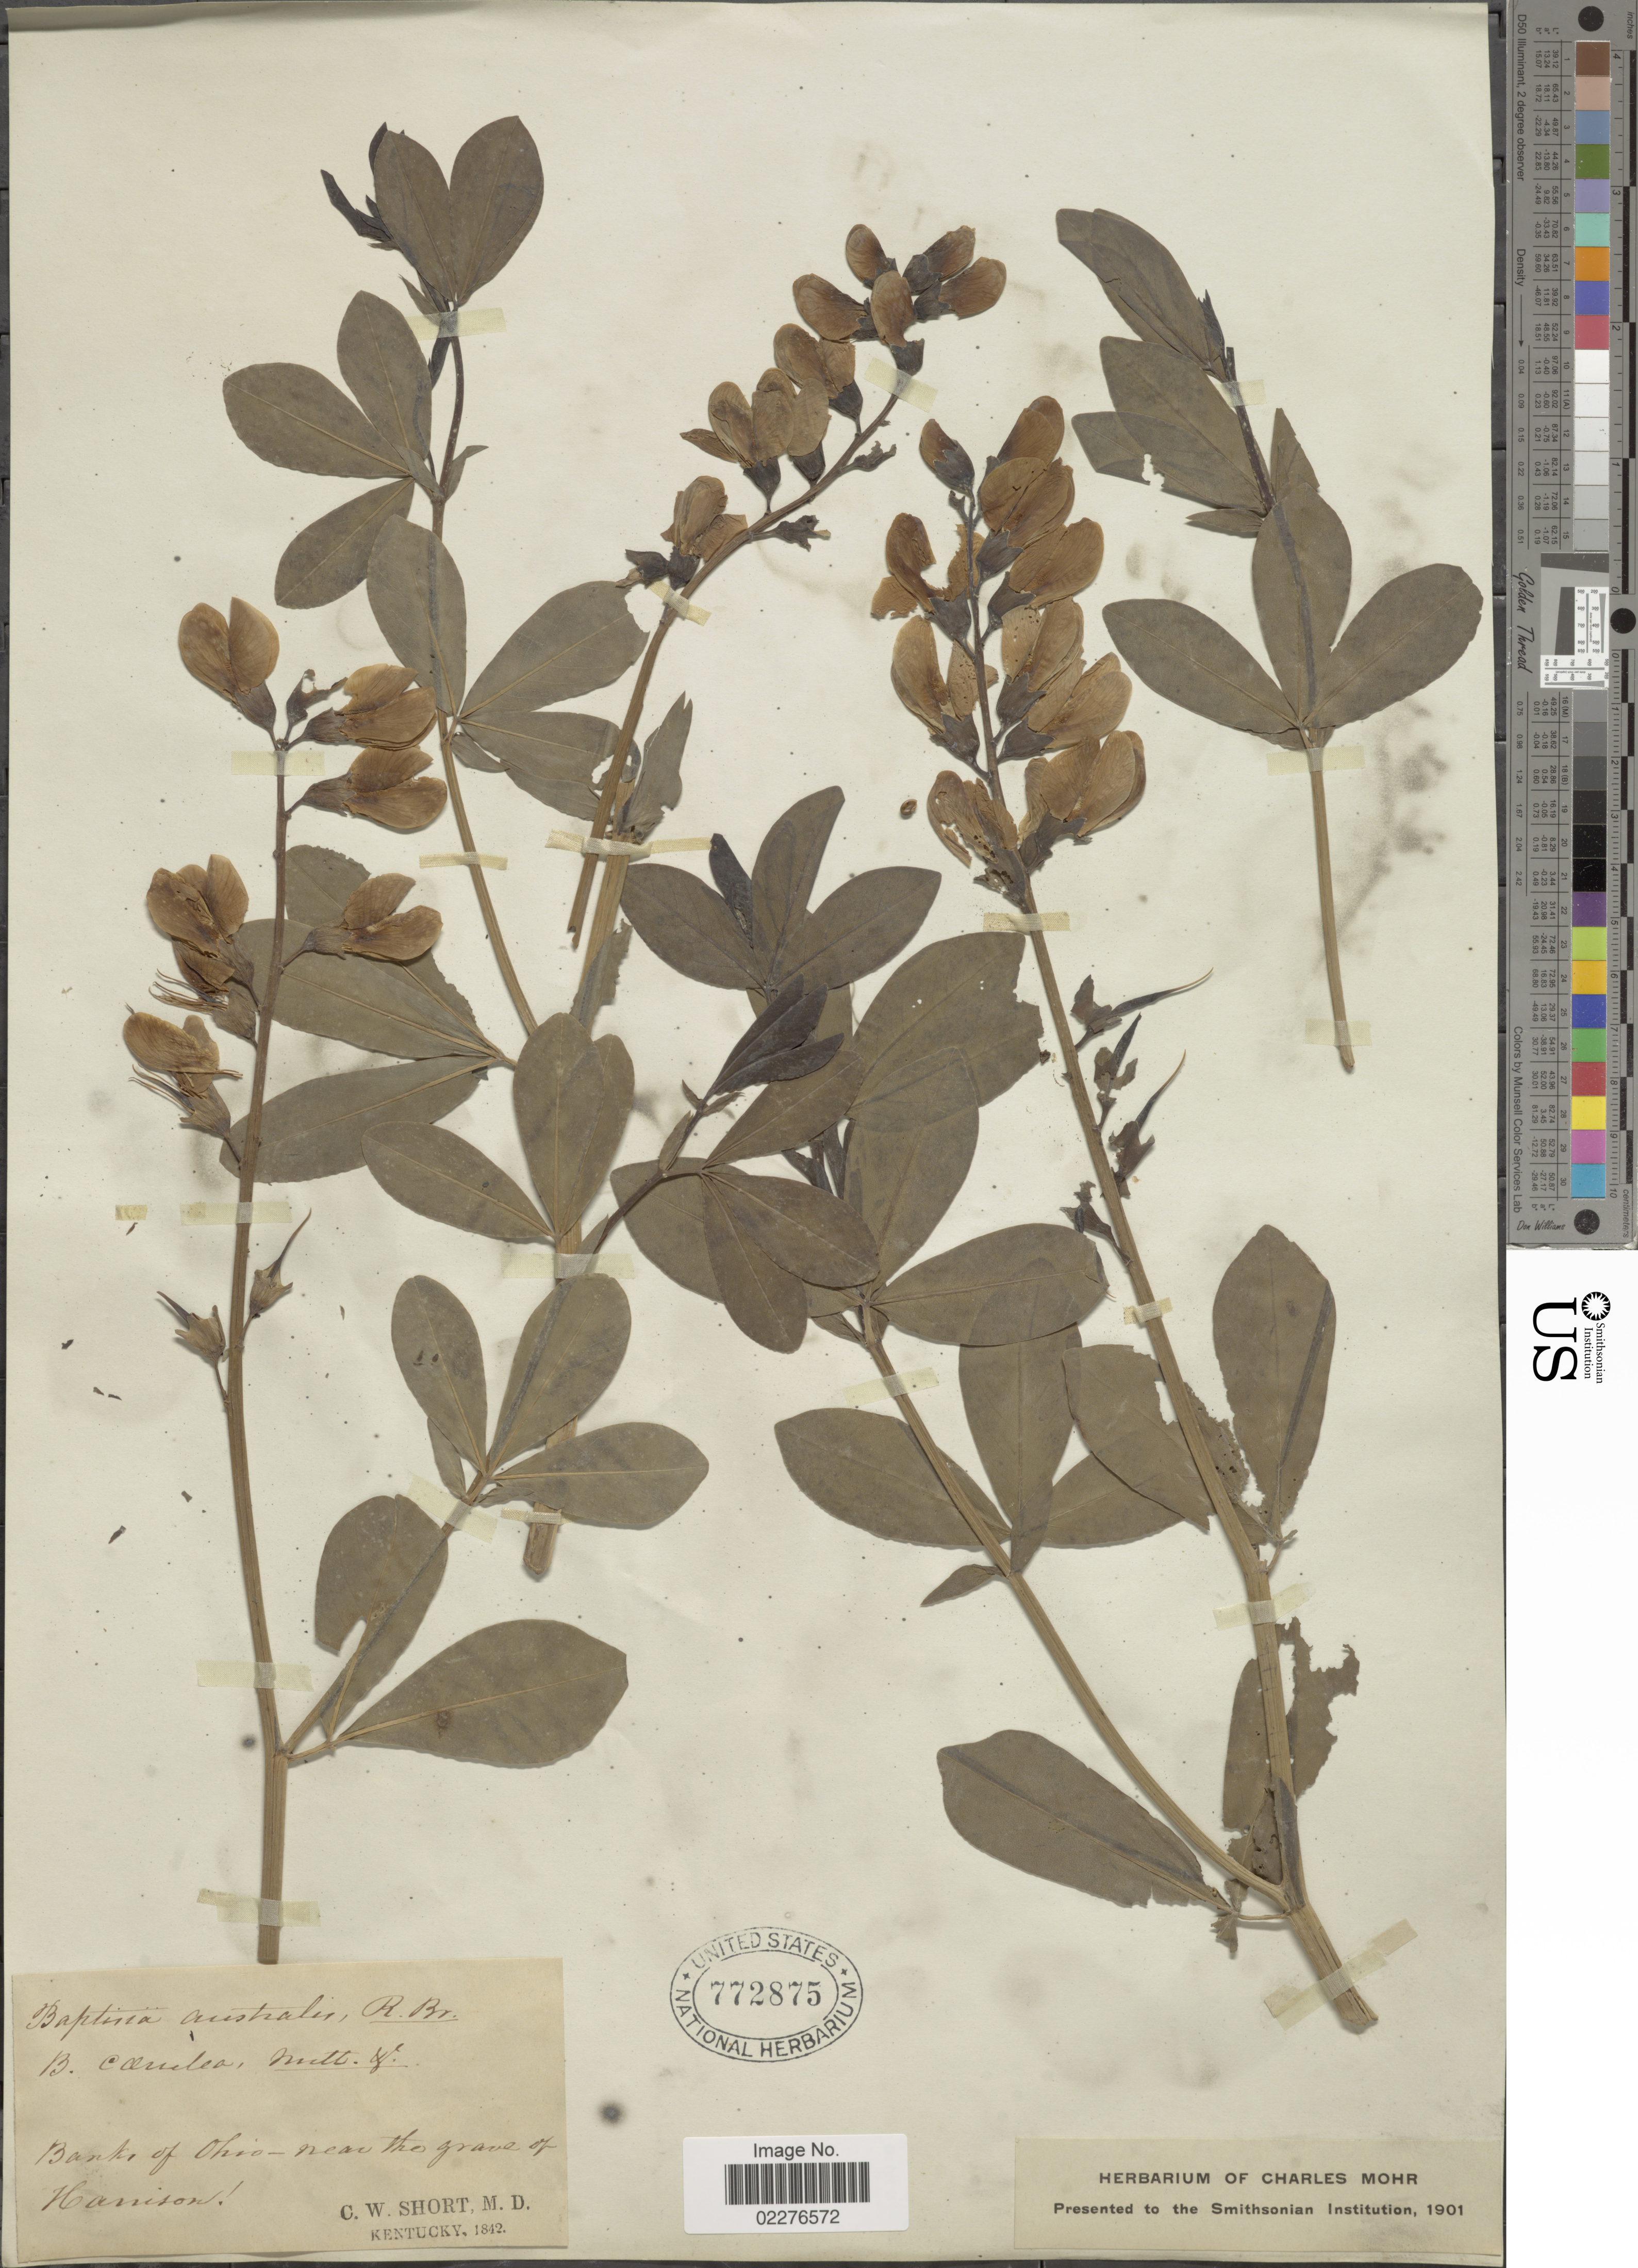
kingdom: Plantae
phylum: Tracheophyta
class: Magnoliopsida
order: Fabales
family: Fabaceae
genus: Baptisia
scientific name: Baptisia australis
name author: (L.) R. Br.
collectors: C. W. Short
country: United States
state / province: Ohio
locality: Banks of Ohio-near the grave of Harrison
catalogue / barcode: US 772875